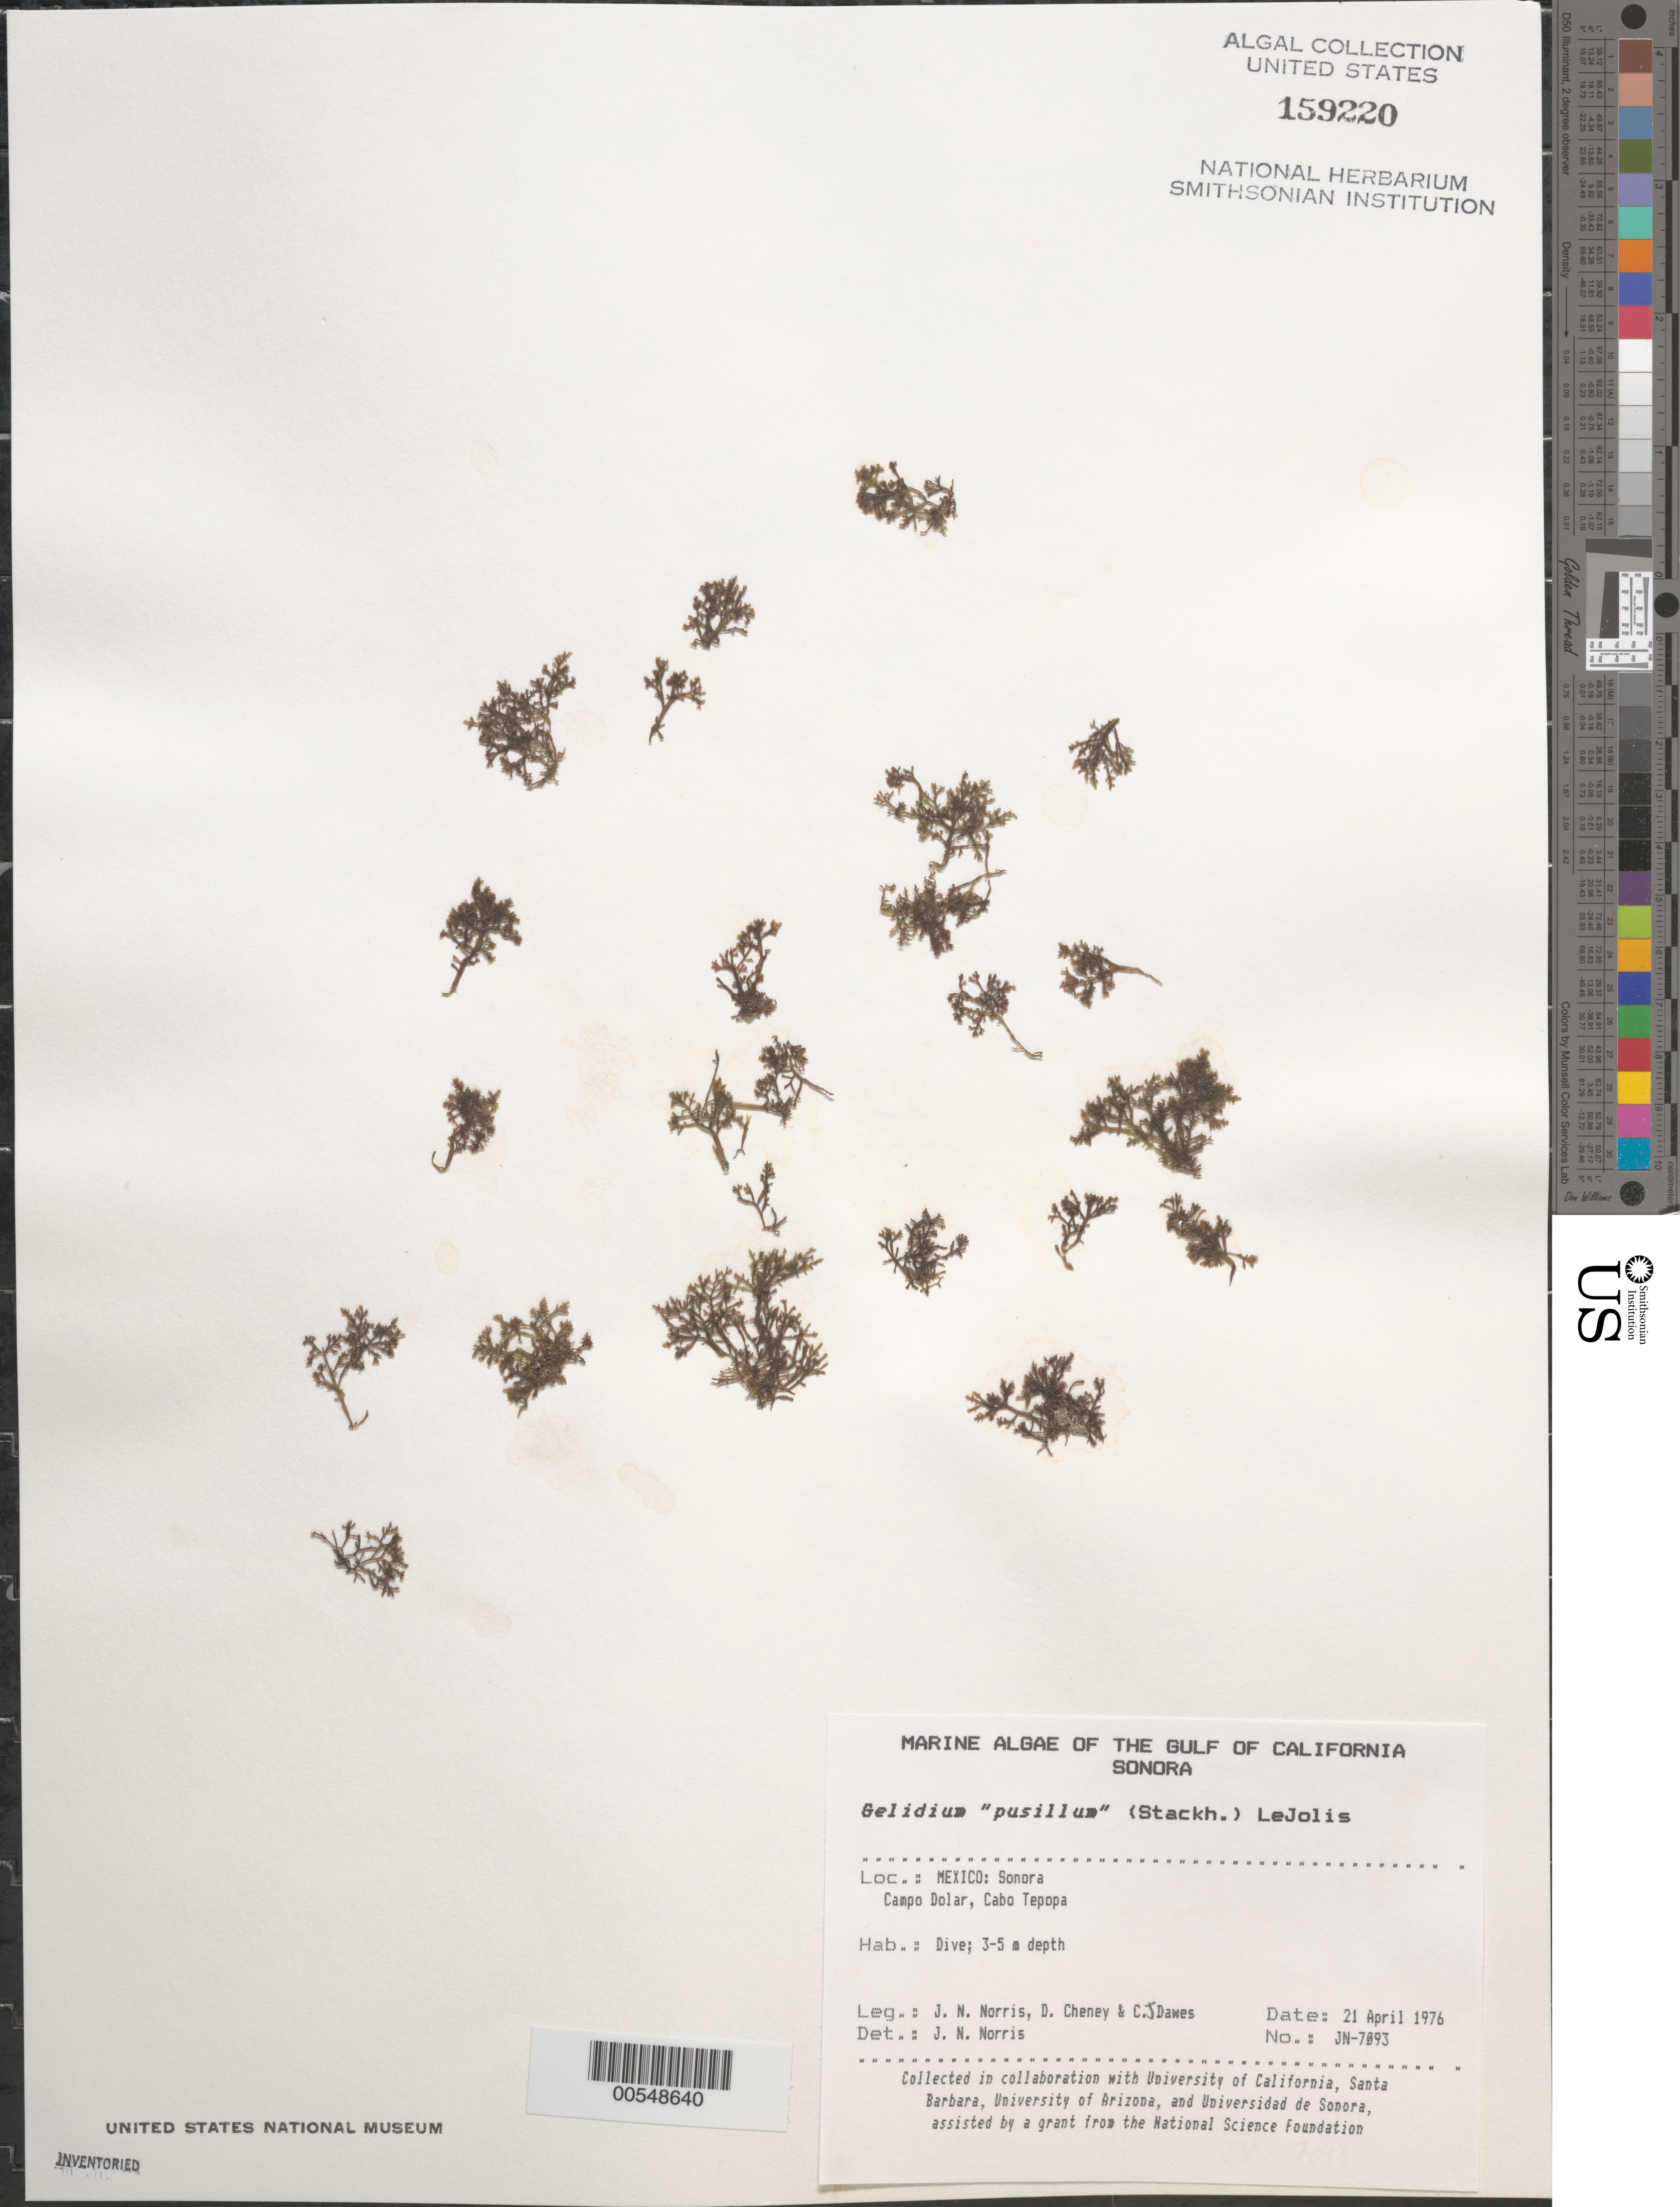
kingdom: Plantae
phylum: Rhodophyta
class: Florideophyceae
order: Gelidiales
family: Gelidiaceae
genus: Gelidium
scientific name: Gelidium pusillum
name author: (Stackh.) Le Jol.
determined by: Norris, James N.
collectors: J. N. Norris, D. Cheney & C. Dawes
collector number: JN-7093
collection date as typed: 21 Apr 1976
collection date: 1976-04-21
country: Mexico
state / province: Sonora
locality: Campo Dolar, Cabo Tepopa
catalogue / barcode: US 159220